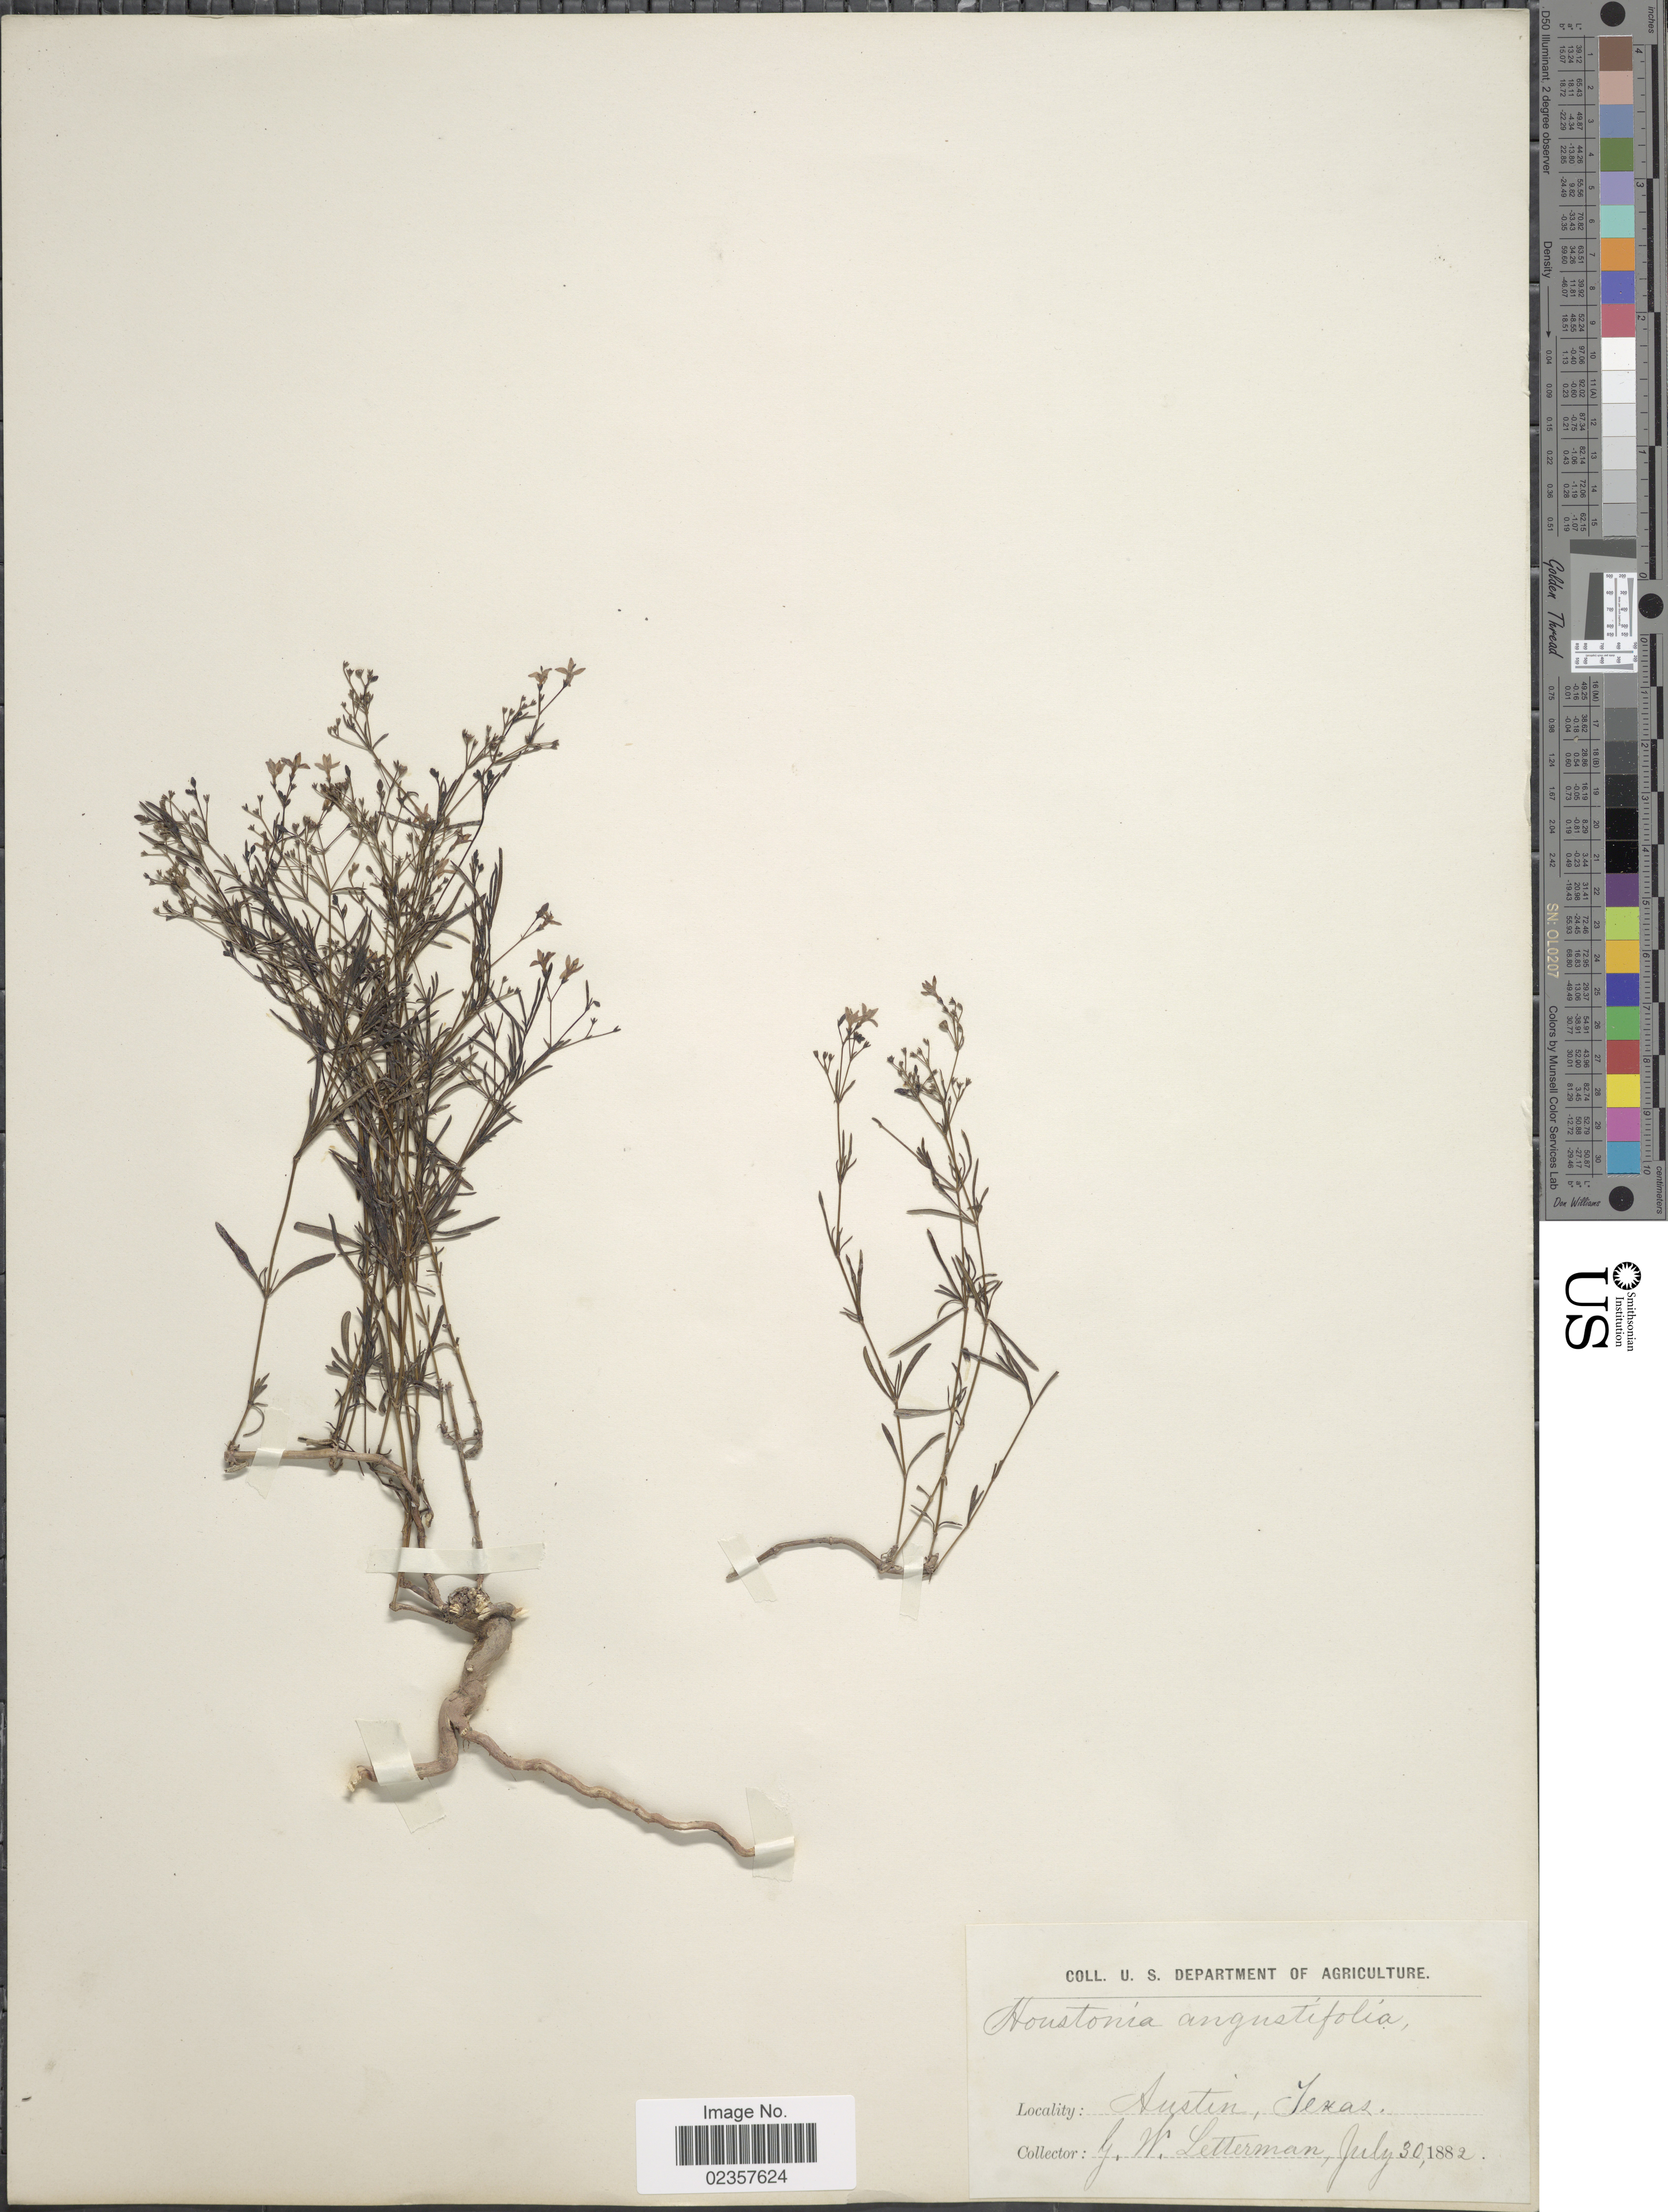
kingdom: Plantae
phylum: Tracheophyta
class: Magnoliopsida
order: Gentianales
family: Rubiaceae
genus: Houstonia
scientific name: Houstonia nigricans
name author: (Lam.) Fernald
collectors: G. W. Letterman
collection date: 1882-07-30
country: United States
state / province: Texas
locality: Austin